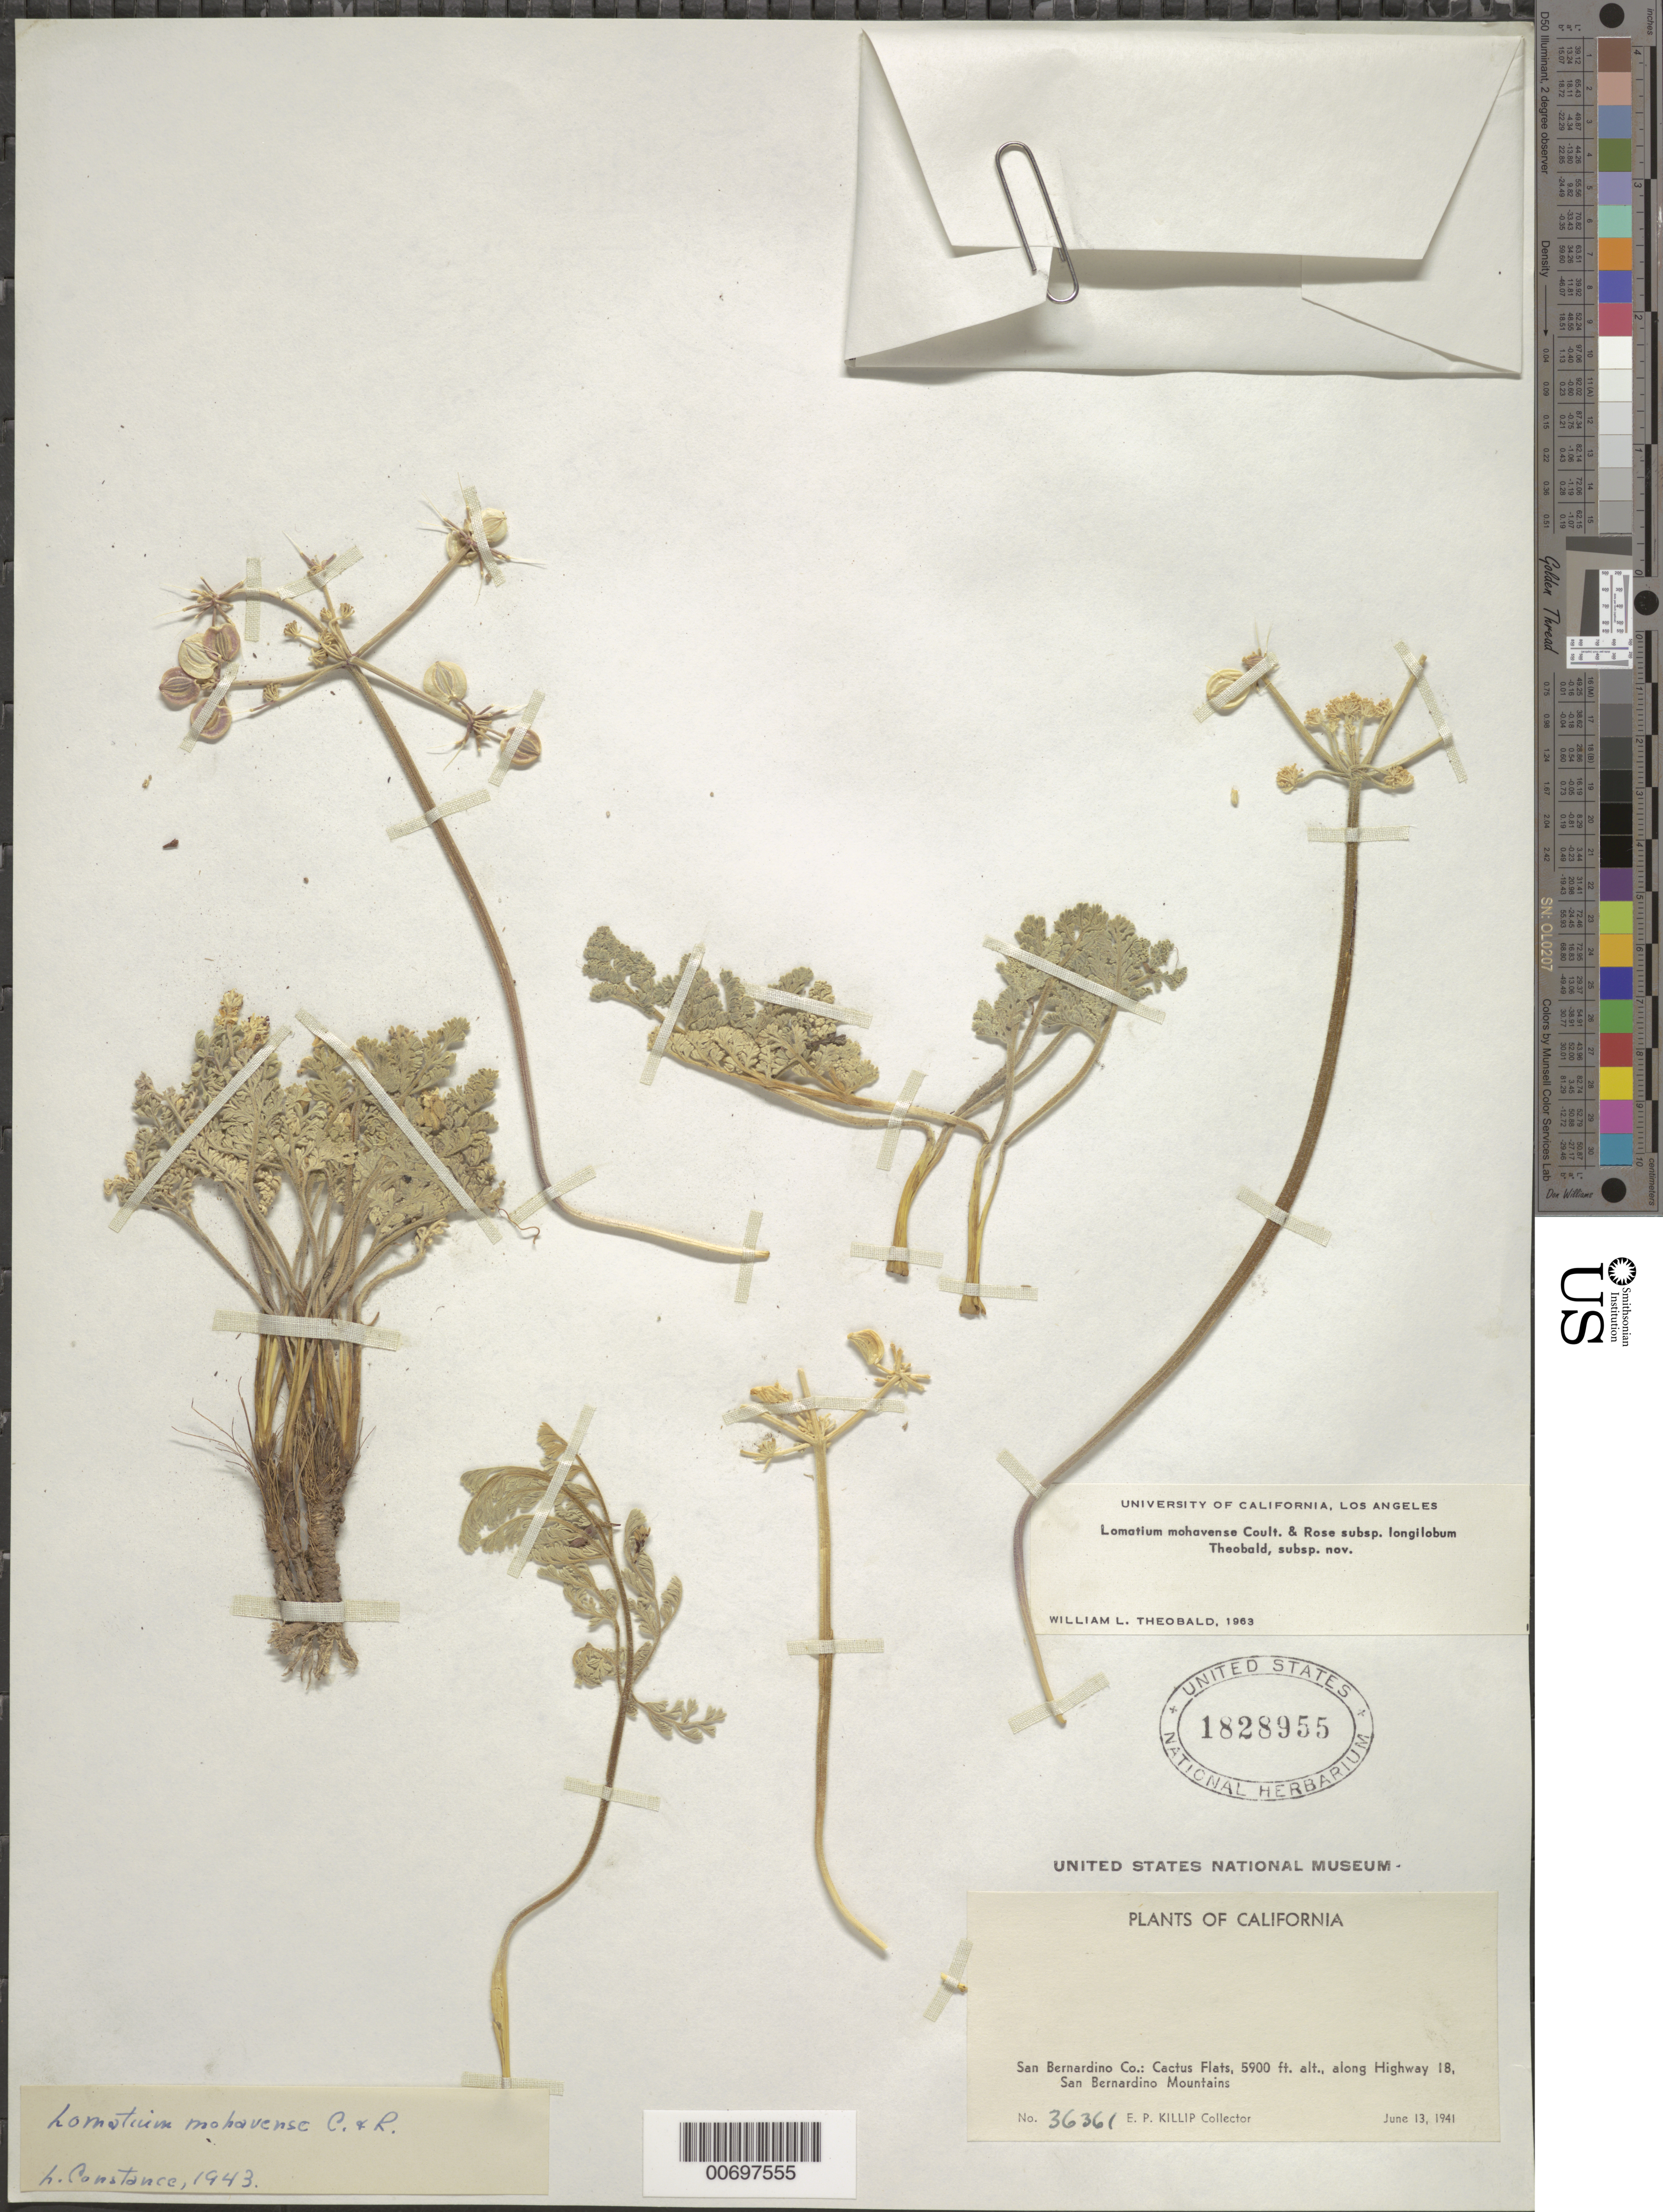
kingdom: Plantae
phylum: Tracheophyta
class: Magnoliopsida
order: Apiales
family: Apiaceae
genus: Lomatium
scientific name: Lomatium mohavense subsp. longilobum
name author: (Coult. & Rose) Coult. & Rose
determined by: Theobald, W. L., (LA), University of California - Los Angeles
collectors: E. P. Killip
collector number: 36361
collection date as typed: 13 Jun 1941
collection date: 1941-06-13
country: United States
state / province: California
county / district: San Bernardino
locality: Cactus Flats, along Highway 18, San Bernardino Mts.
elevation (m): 1798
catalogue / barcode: US 1828955